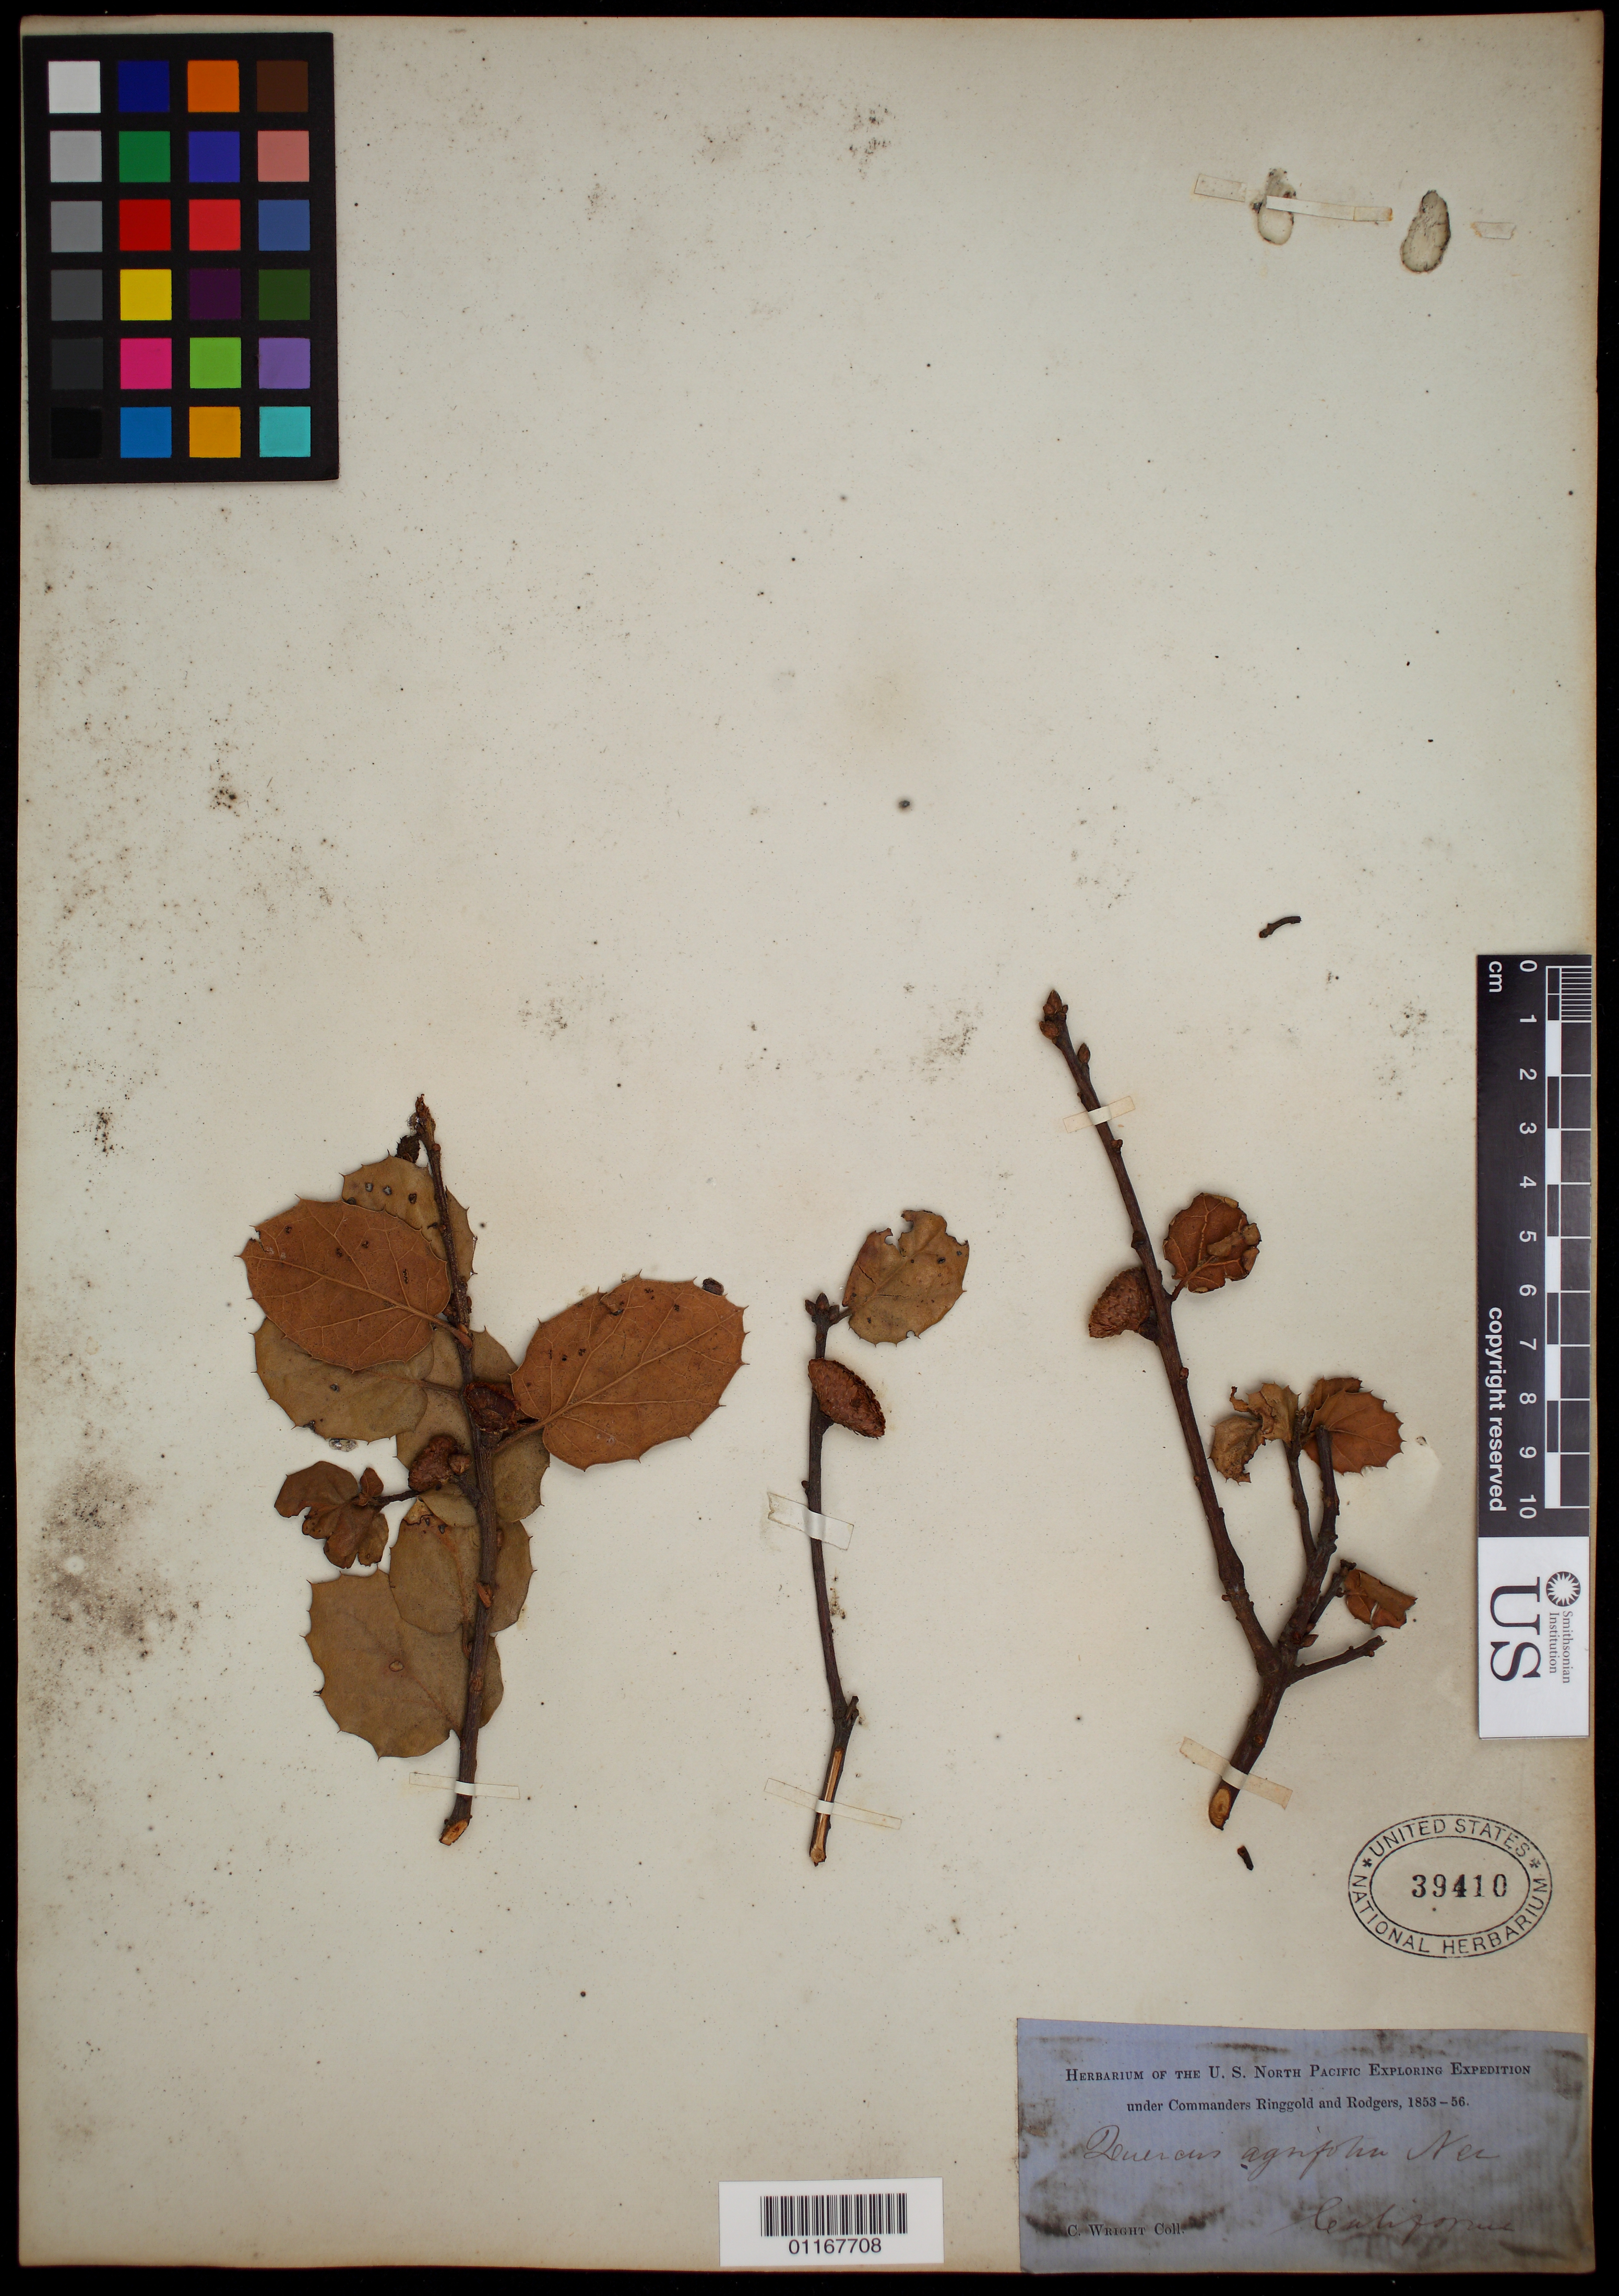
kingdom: Plantae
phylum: Tracheophyta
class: Magnoliopsida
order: Fagales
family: Fagaceae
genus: Quercus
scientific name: Quercus agrifolia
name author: Née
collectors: C. Wright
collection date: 1853/1856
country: United States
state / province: California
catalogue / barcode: US 39410